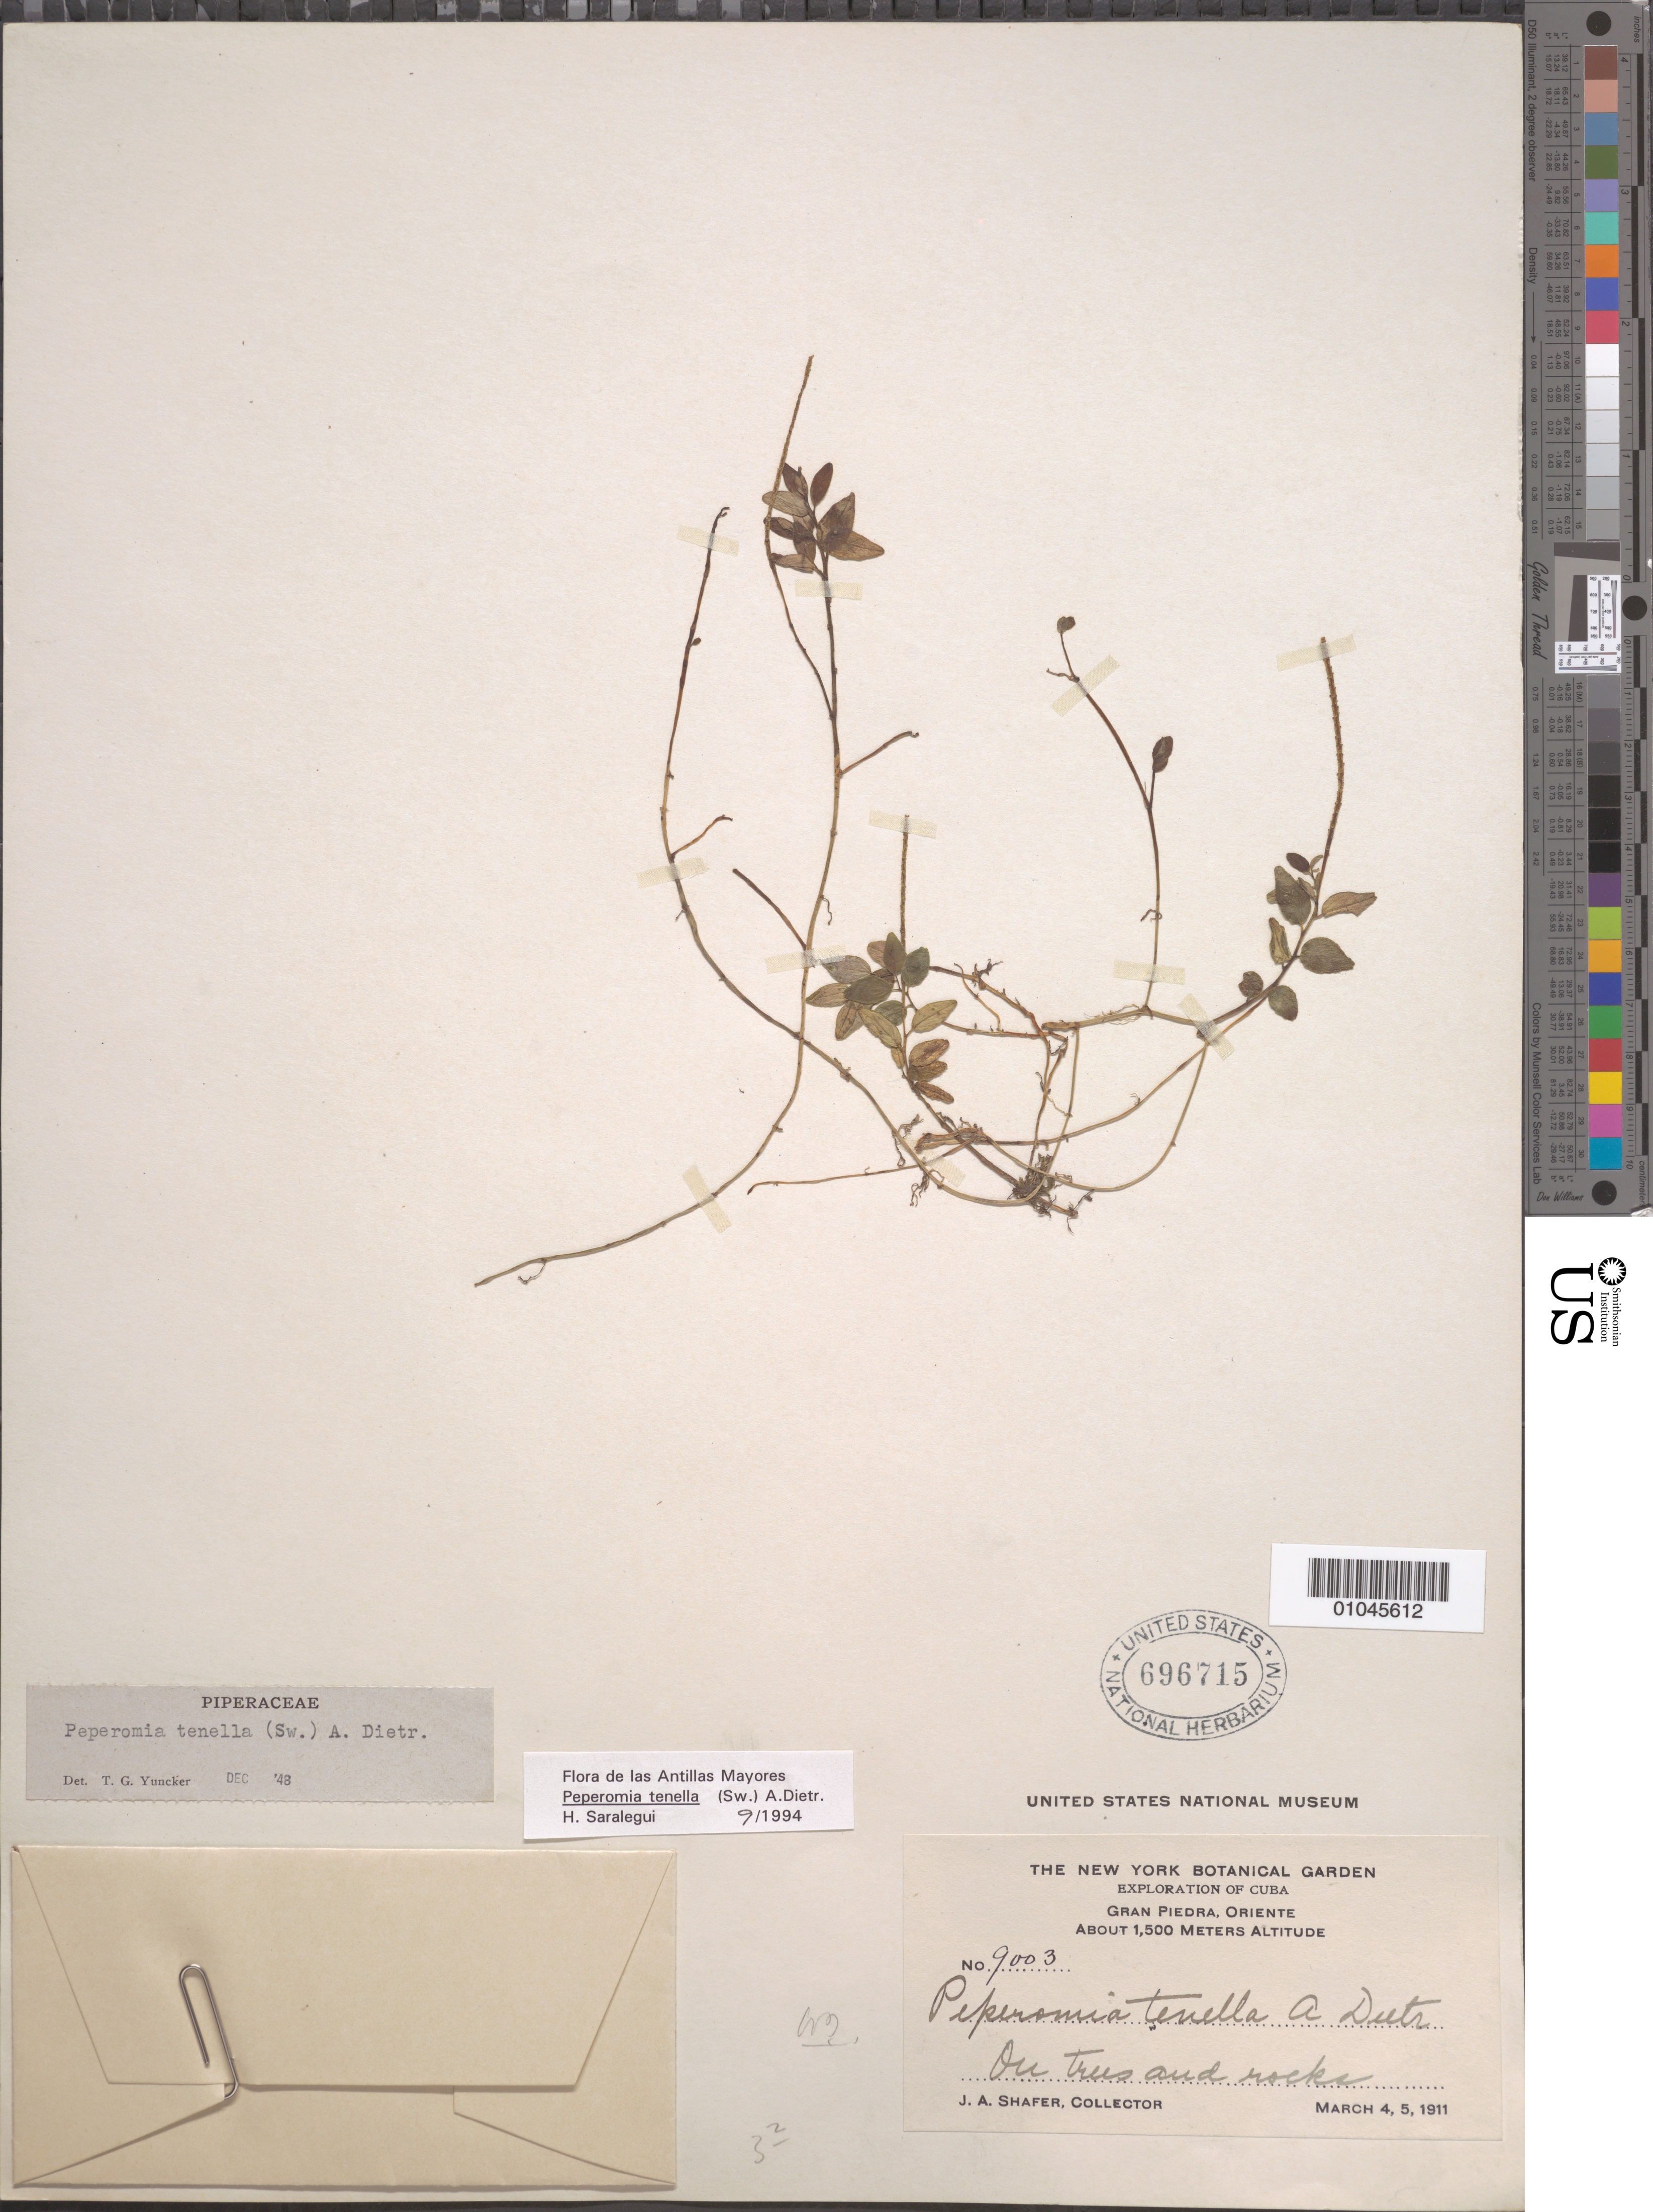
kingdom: Plantae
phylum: Tracheophyta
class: Magnoliopsida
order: Piperales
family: Piperaceae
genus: Peperomia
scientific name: Peperomia tenella var. tenella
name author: (Sw.) A. Dietr.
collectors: J. A. Shafer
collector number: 9003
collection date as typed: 04 Mar 1911 to 05 Mar 1911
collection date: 1911-03-04/1911-03-05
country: Cuba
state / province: Oriente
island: Cuba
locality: Gran Piedra On trees and rocks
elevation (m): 1500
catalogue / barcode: US 696715